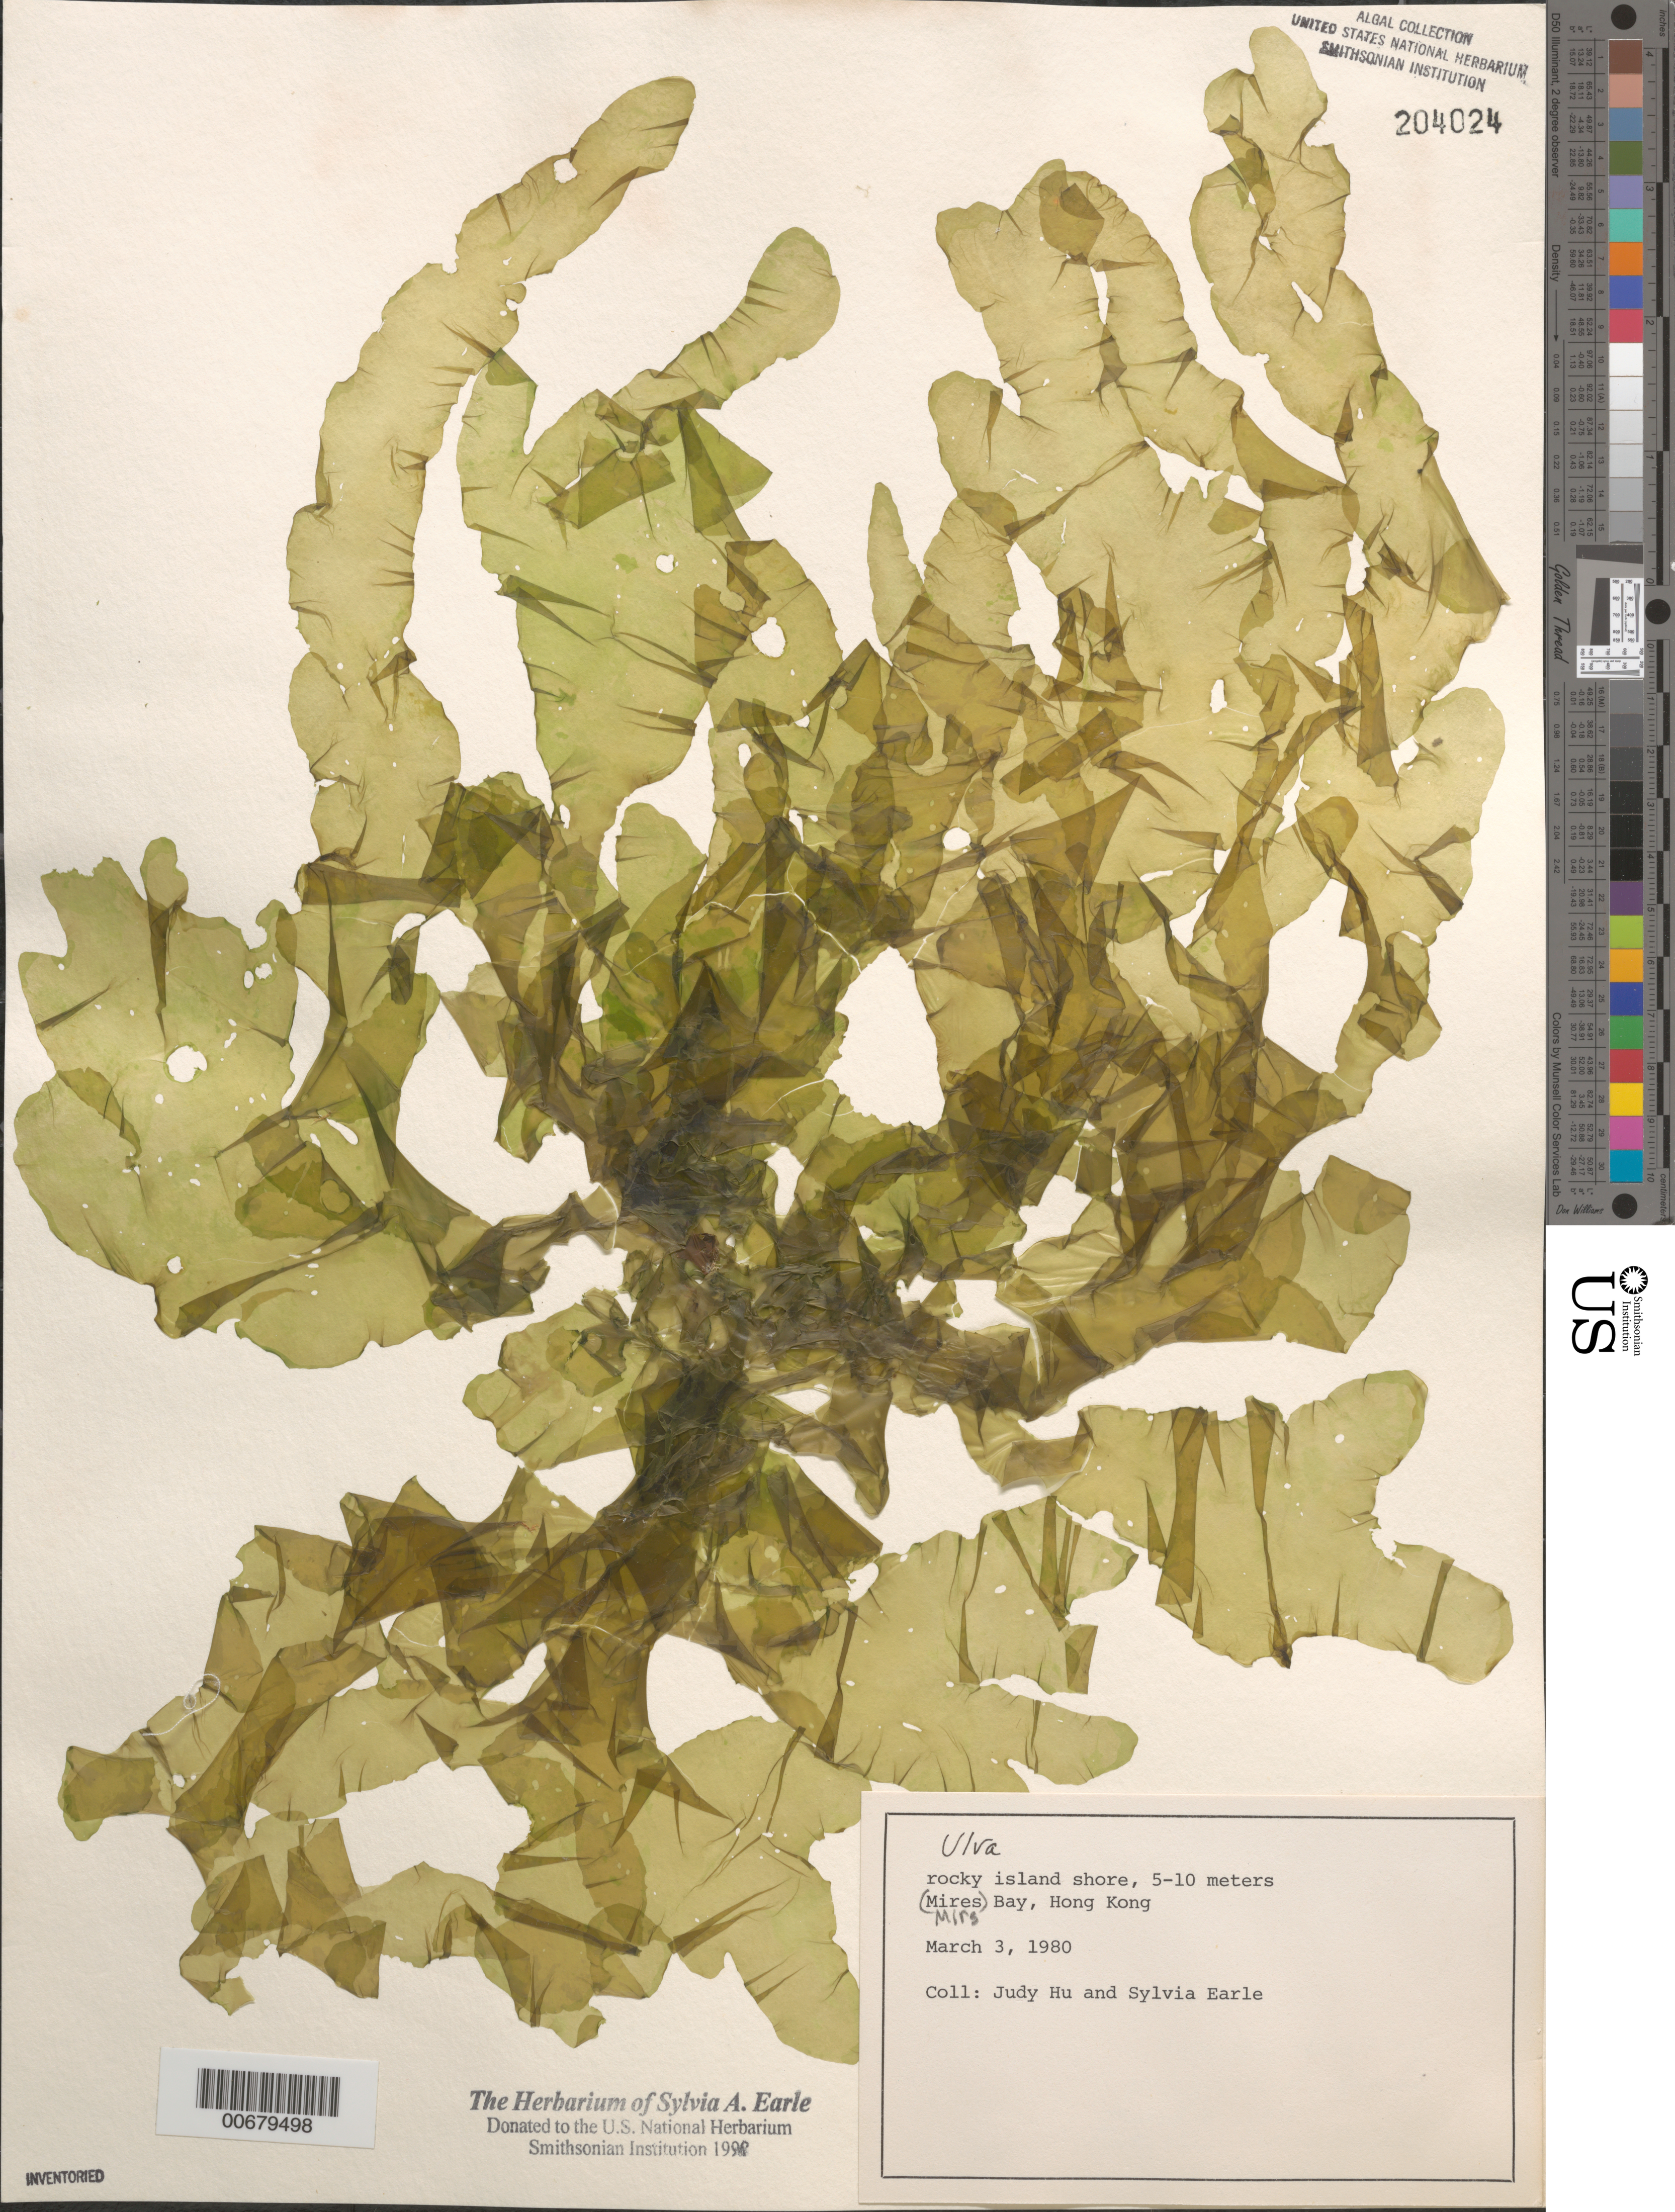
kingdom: Plantae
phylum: Chlorophyta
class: Ulvophyceae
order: Ulvales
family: Ulvaceae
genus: Ulva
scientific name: Ulva sp.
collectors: J. Hu & S. A. Earle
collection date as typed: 03 Mar 1980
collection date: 1980-03-03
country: China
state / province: Hong Kong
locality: Mirs Bay (Mires Bay), New Territories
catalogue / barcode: US 204024